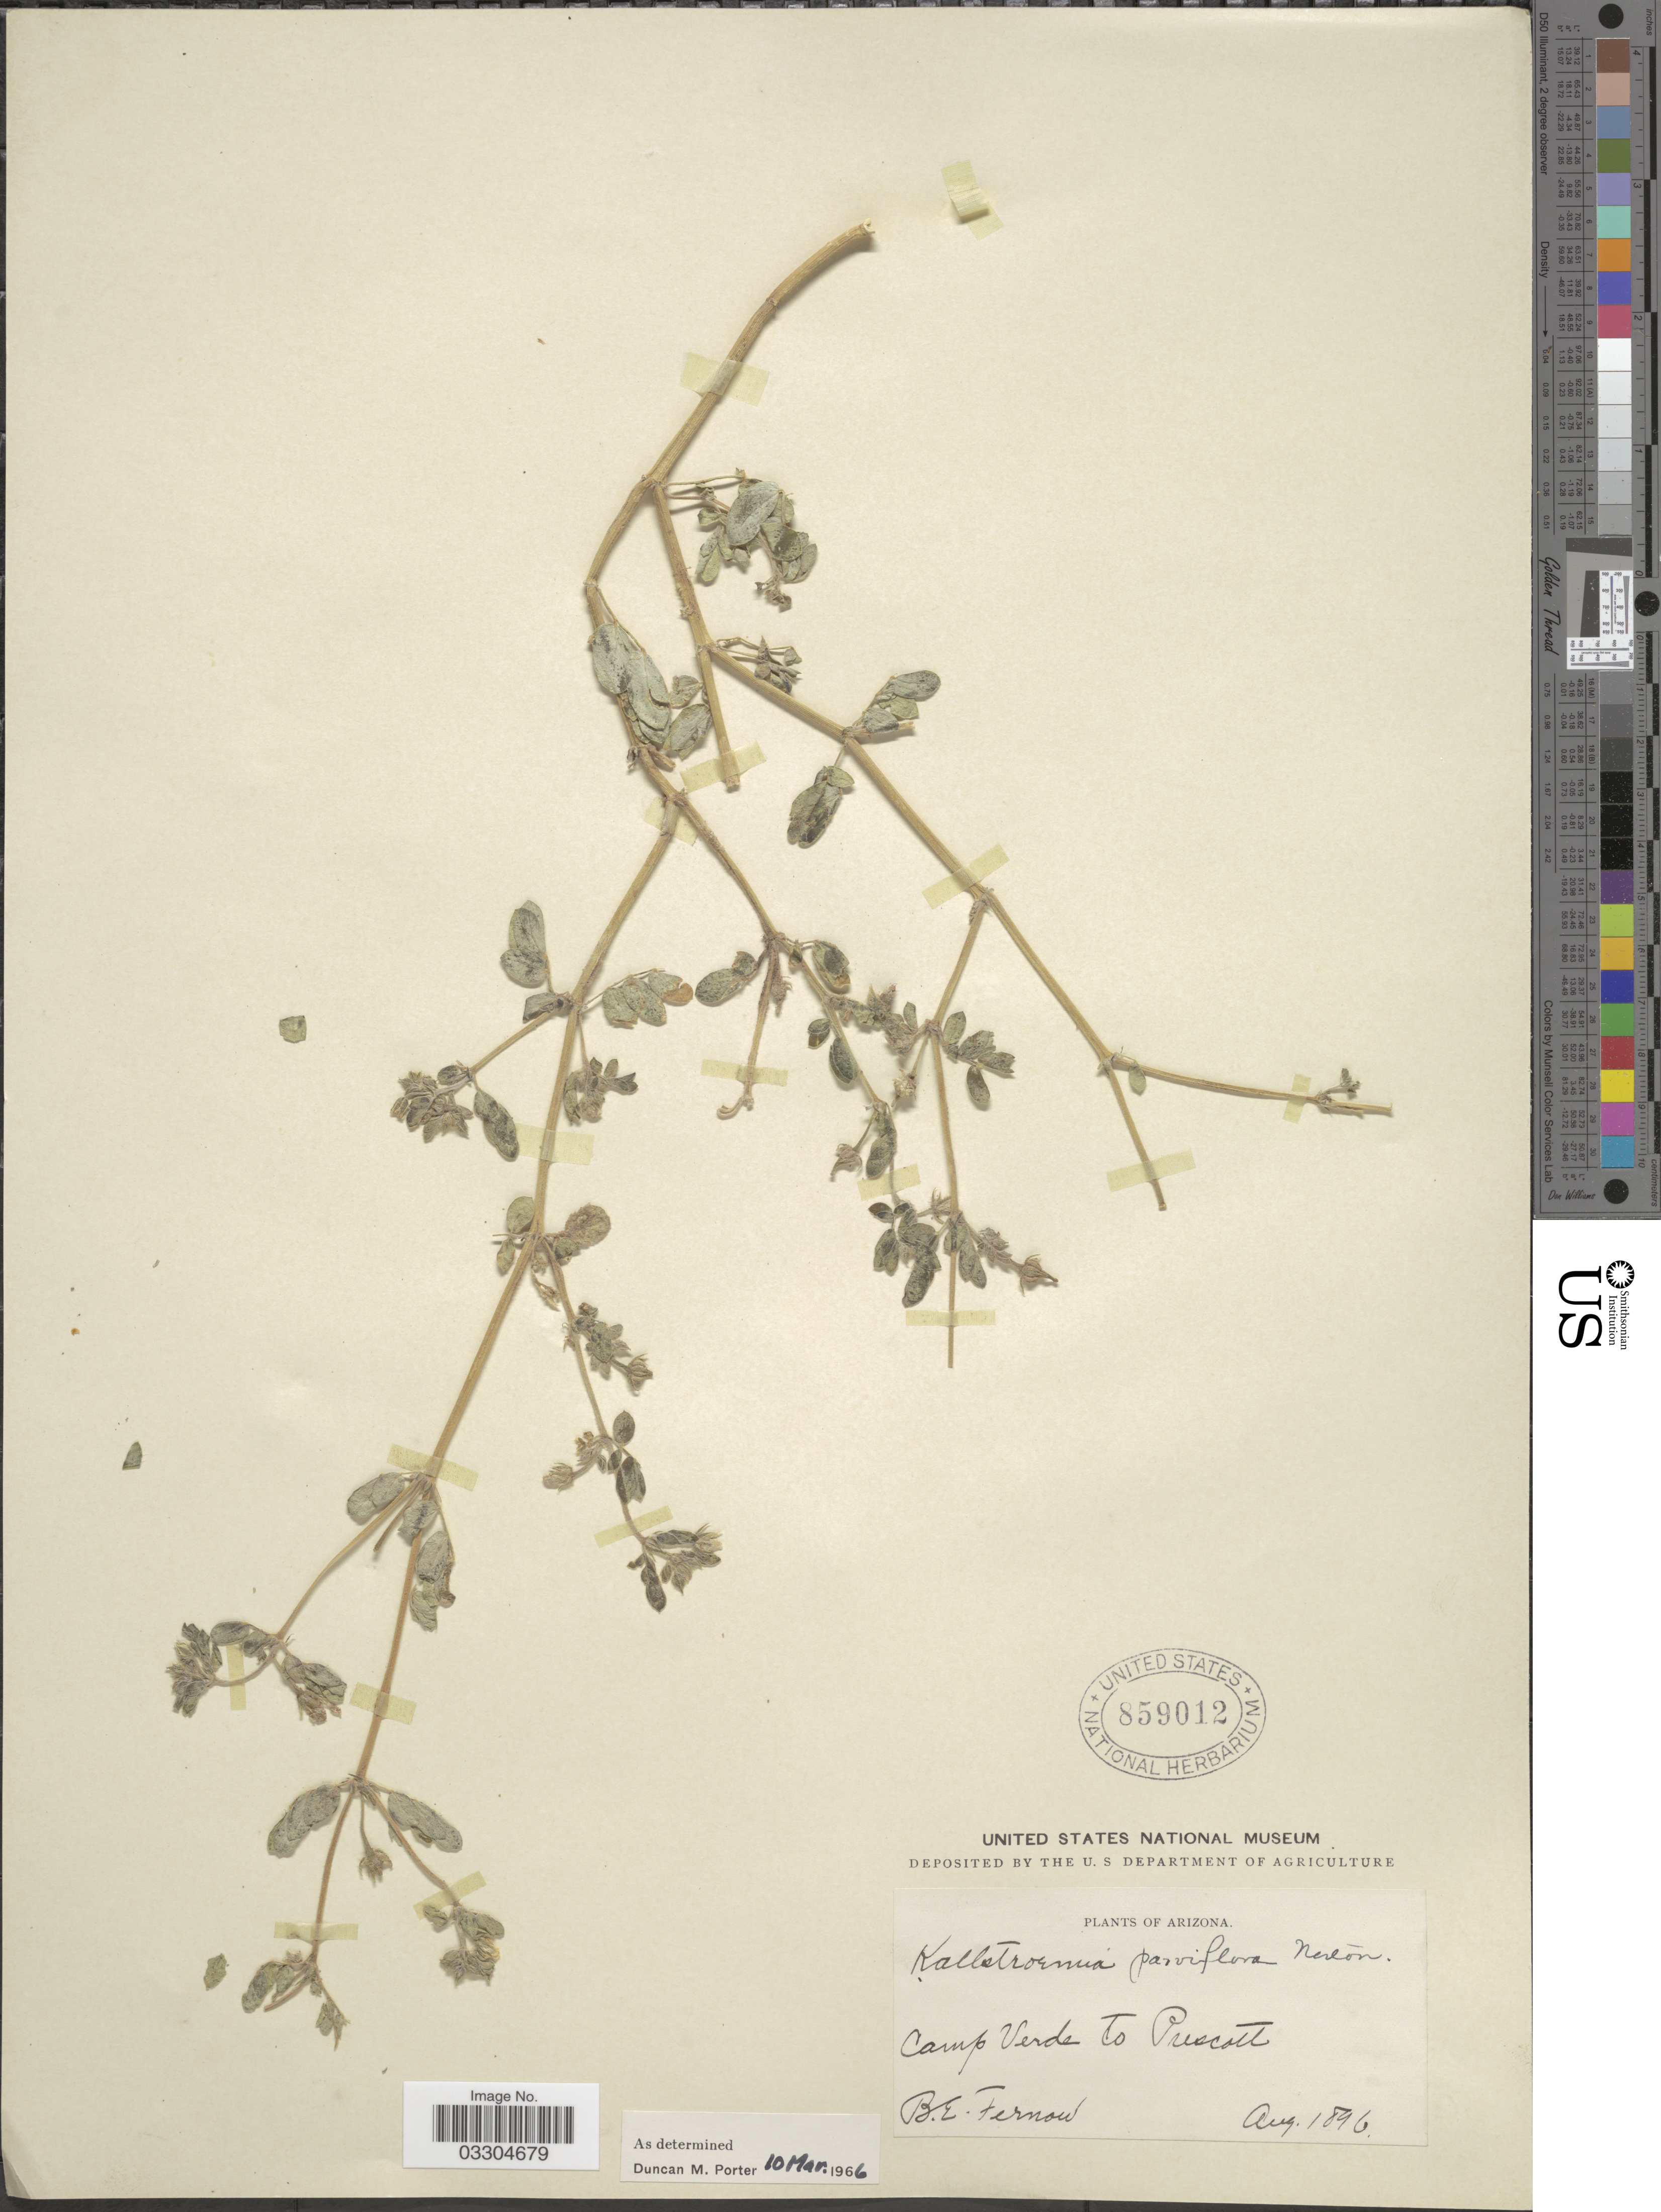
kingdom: Plantae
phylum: Tracheophyta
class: Magnoliopsida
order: Zygophyllales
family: Zygophyllaceae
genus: Kallstroemia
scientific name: Kallstroemia parviflora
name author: Norton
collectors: B. Fernow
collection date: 1896-08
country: United States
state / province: Arizona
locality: Camp Verde to Prescott.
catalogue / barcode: US 859012